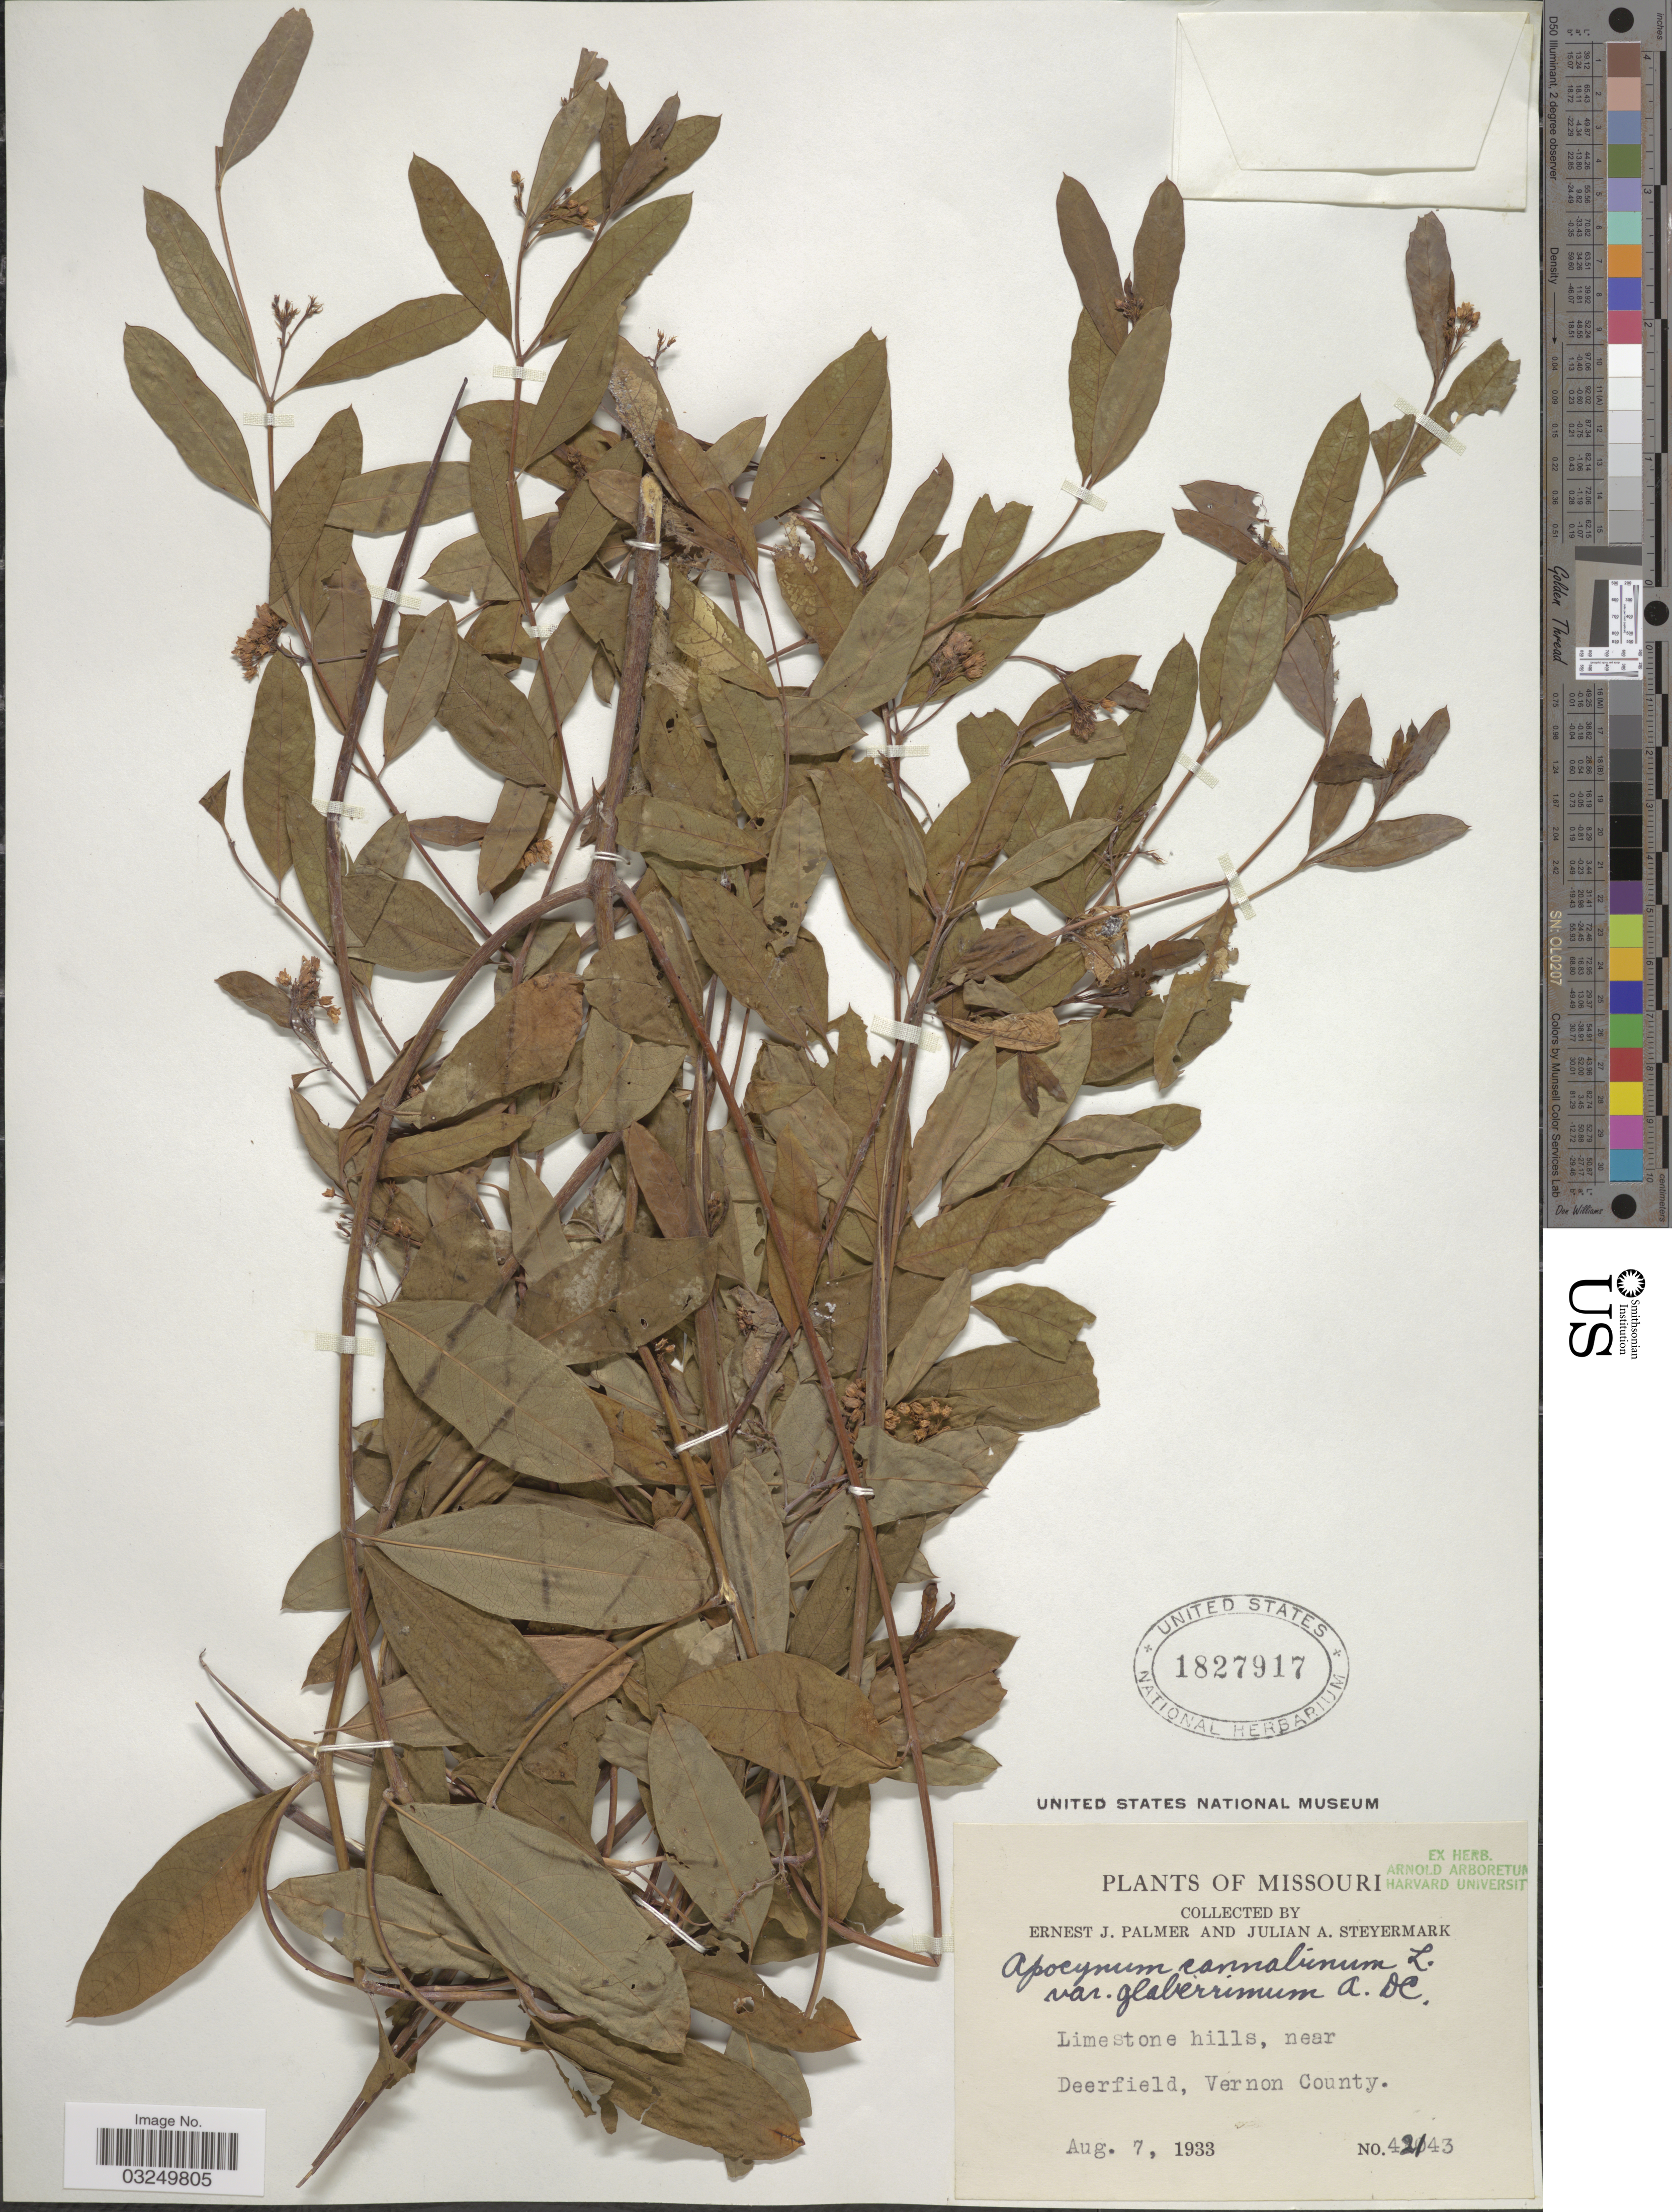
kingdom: Plantae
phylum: Tracheophyta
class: Magnoliopsida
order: Gentianales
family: Apocynaceae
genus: Apocynum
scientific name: Apocynum cannabinum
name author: L.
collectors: E. J. Palmer & J. Steyermark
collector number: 42143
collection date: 1933-08-07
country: United States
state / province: Missouri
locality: Limestone hills, near Deerfield, Vernon County.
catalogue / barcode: US 1827917